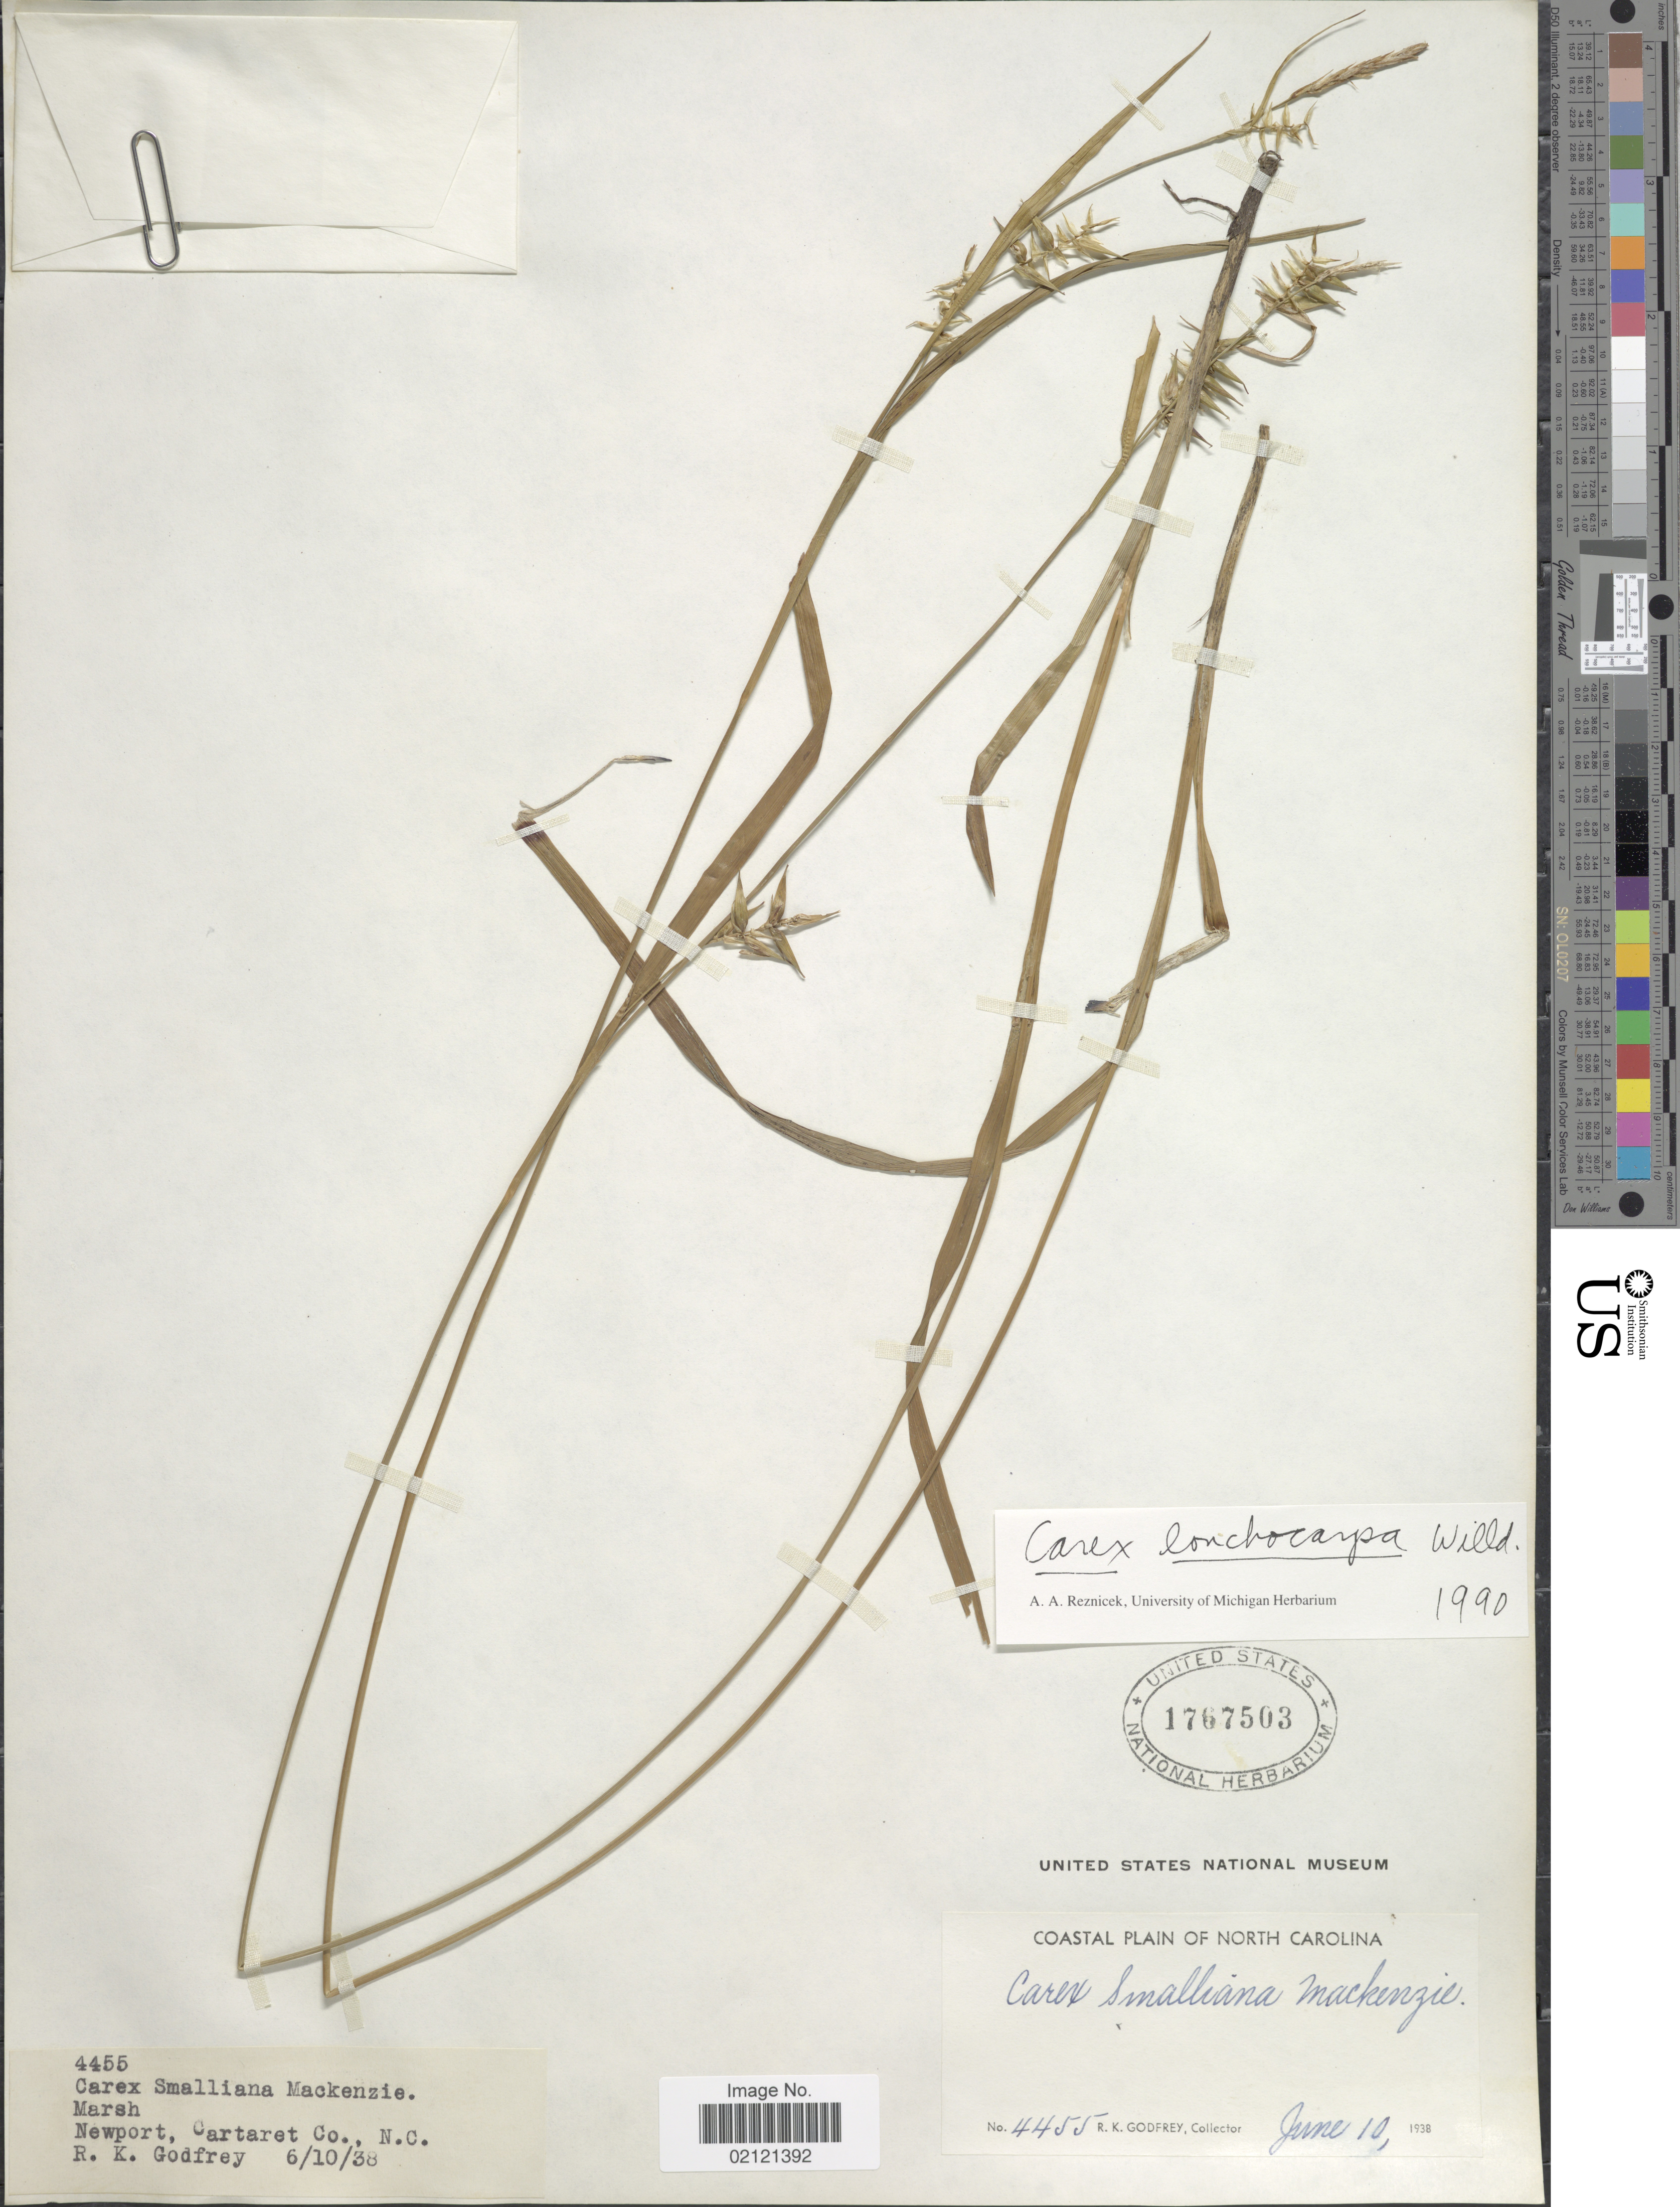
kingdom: Plantae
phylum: Tracheophyta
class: Liliopsida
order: Poales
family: Cyperaceae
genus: Carex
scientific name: Carex lonchocarpa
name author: Willd. ex Spreng.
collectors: R. K. Godfrey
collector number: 4455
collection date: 1938-06-10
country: United States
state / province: North Carolina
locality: Coastal Plain North Carolina, Newport, Cartaret Co.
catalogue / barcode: US 1767503